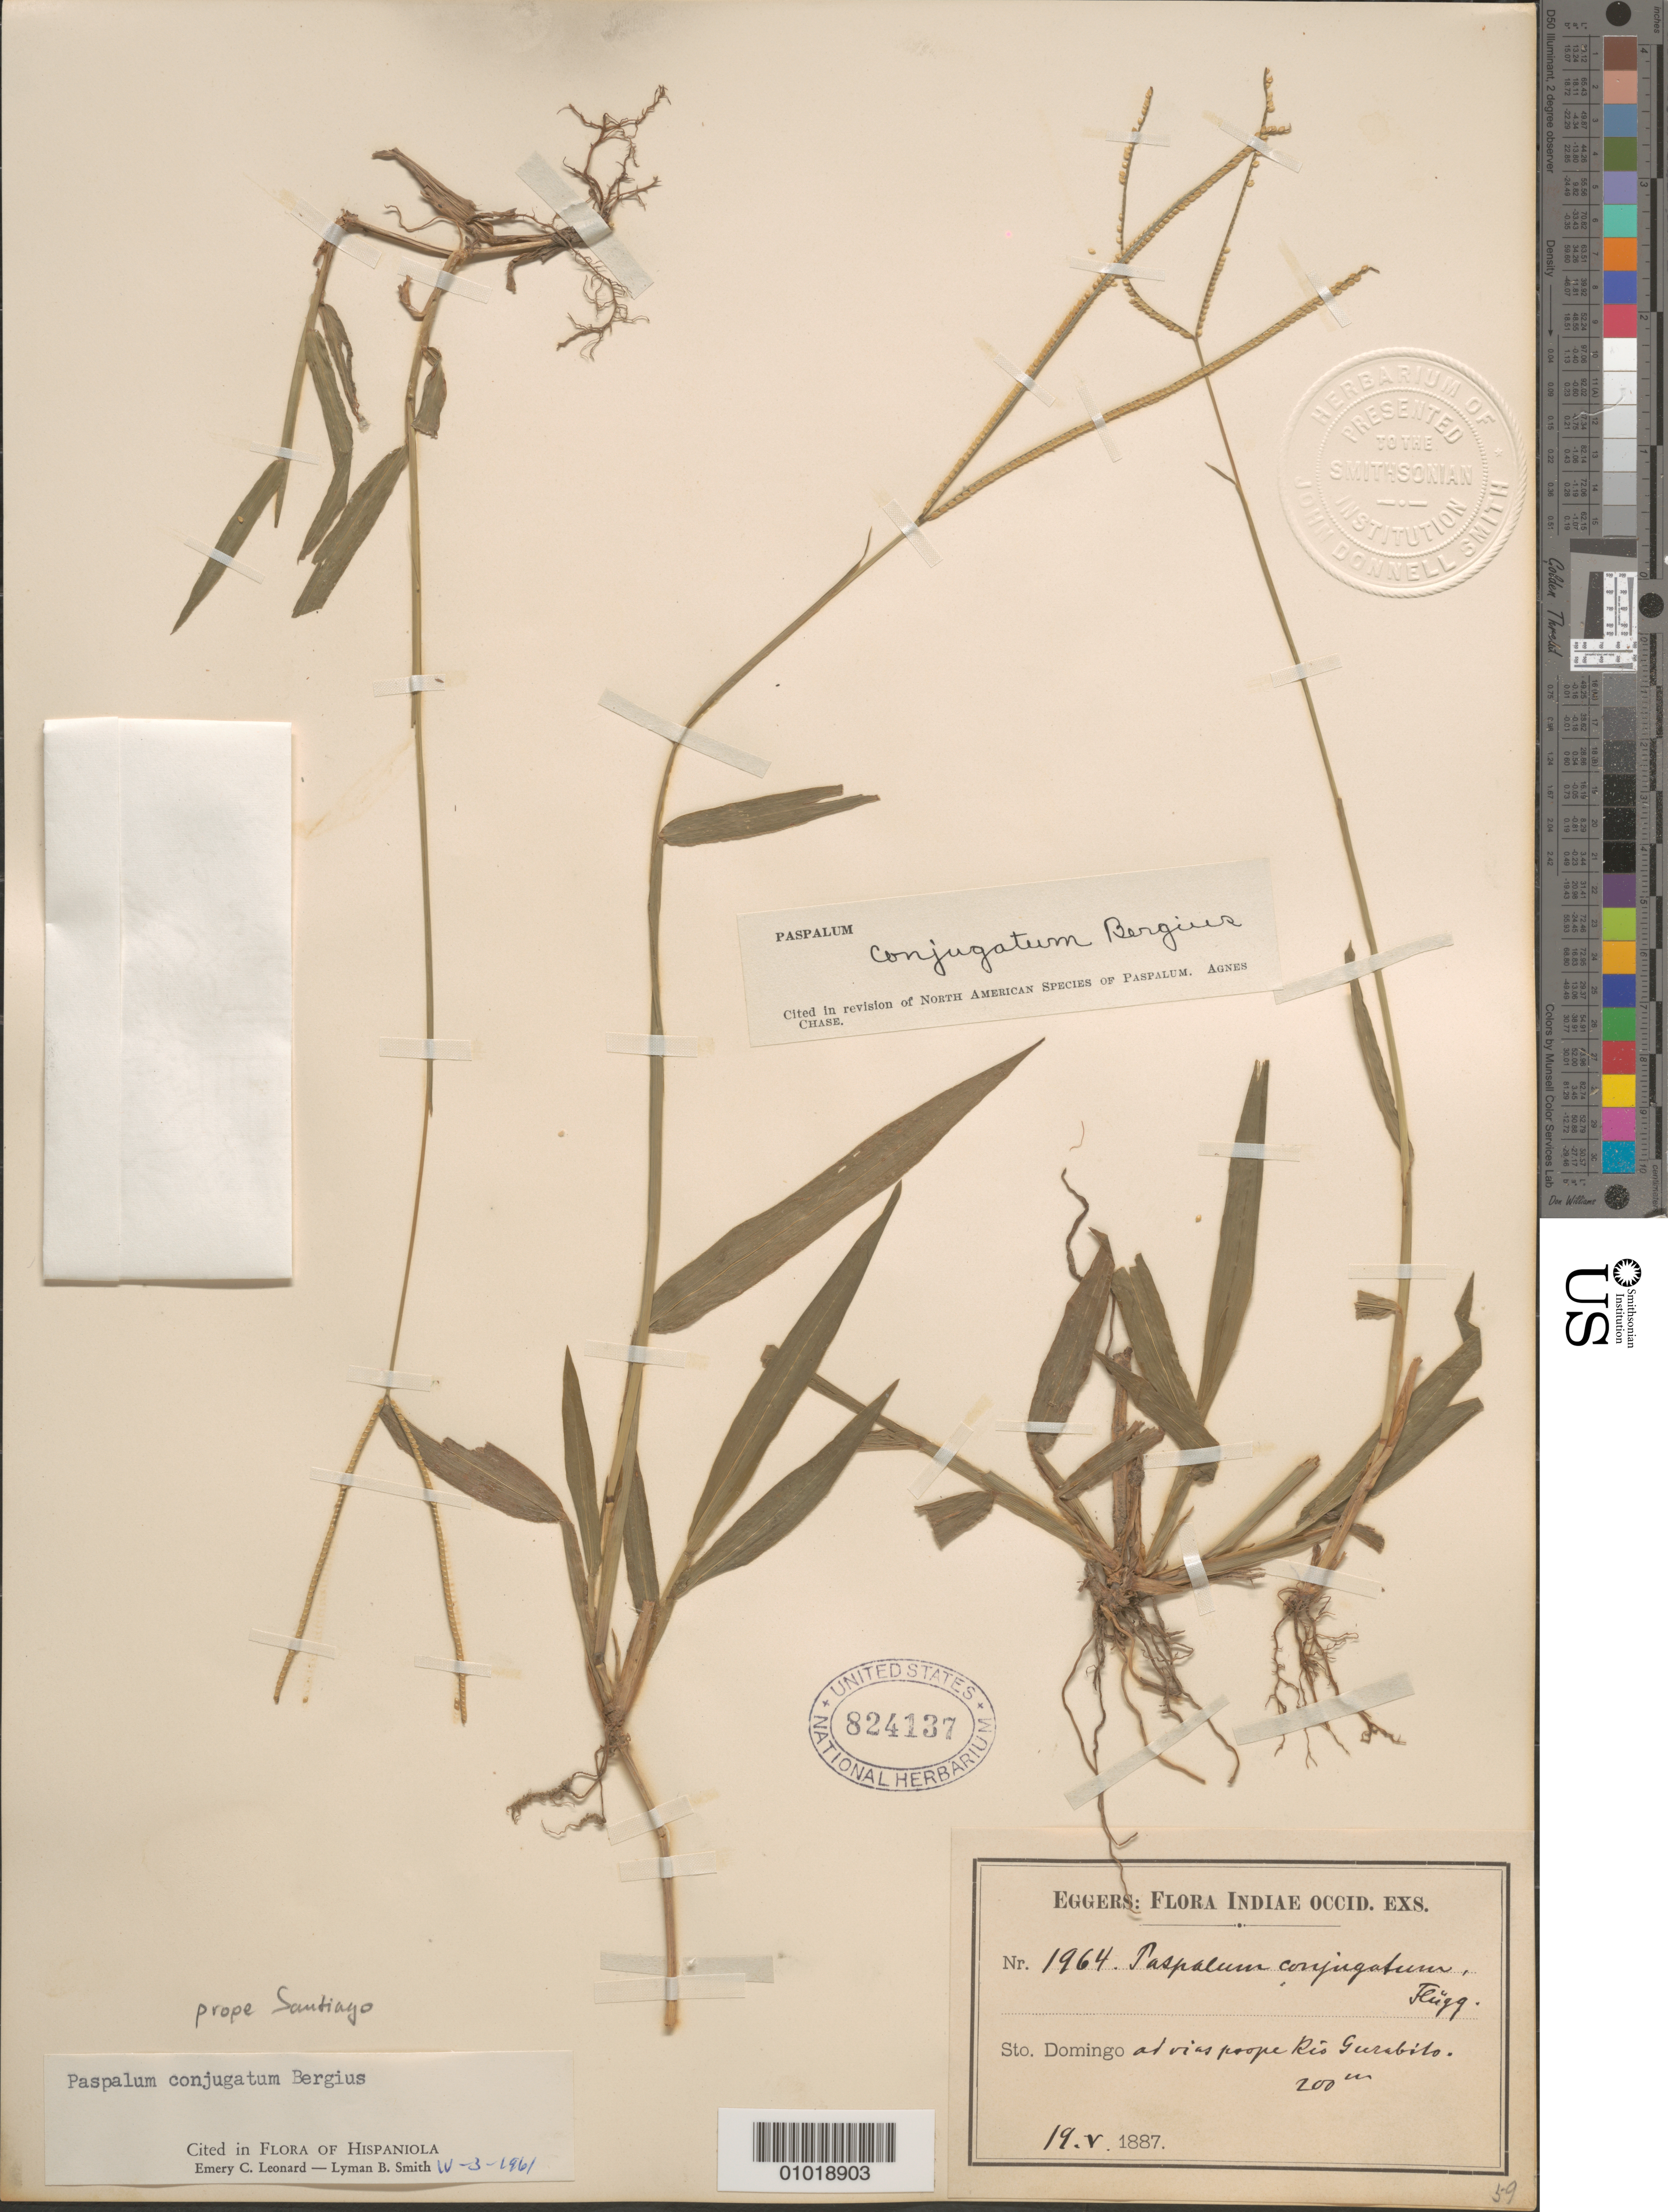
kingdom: Plantae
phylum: Tracheophyta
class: Liliopsida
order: Poales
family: Poaceae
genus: Paspalum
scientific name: Paspalum conjugatum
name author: P.J. Bergius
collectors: H. F. A. von Eggers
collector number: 1964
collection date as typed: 19 May 1887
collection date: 1887-05-19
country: Dominican Republic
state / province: Distrito Nacional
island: Hispaniola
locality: Santo Domingo, on a road near Rio Gurabilo [now called Rio Gurabo]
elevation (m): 200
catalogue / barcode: US 824137